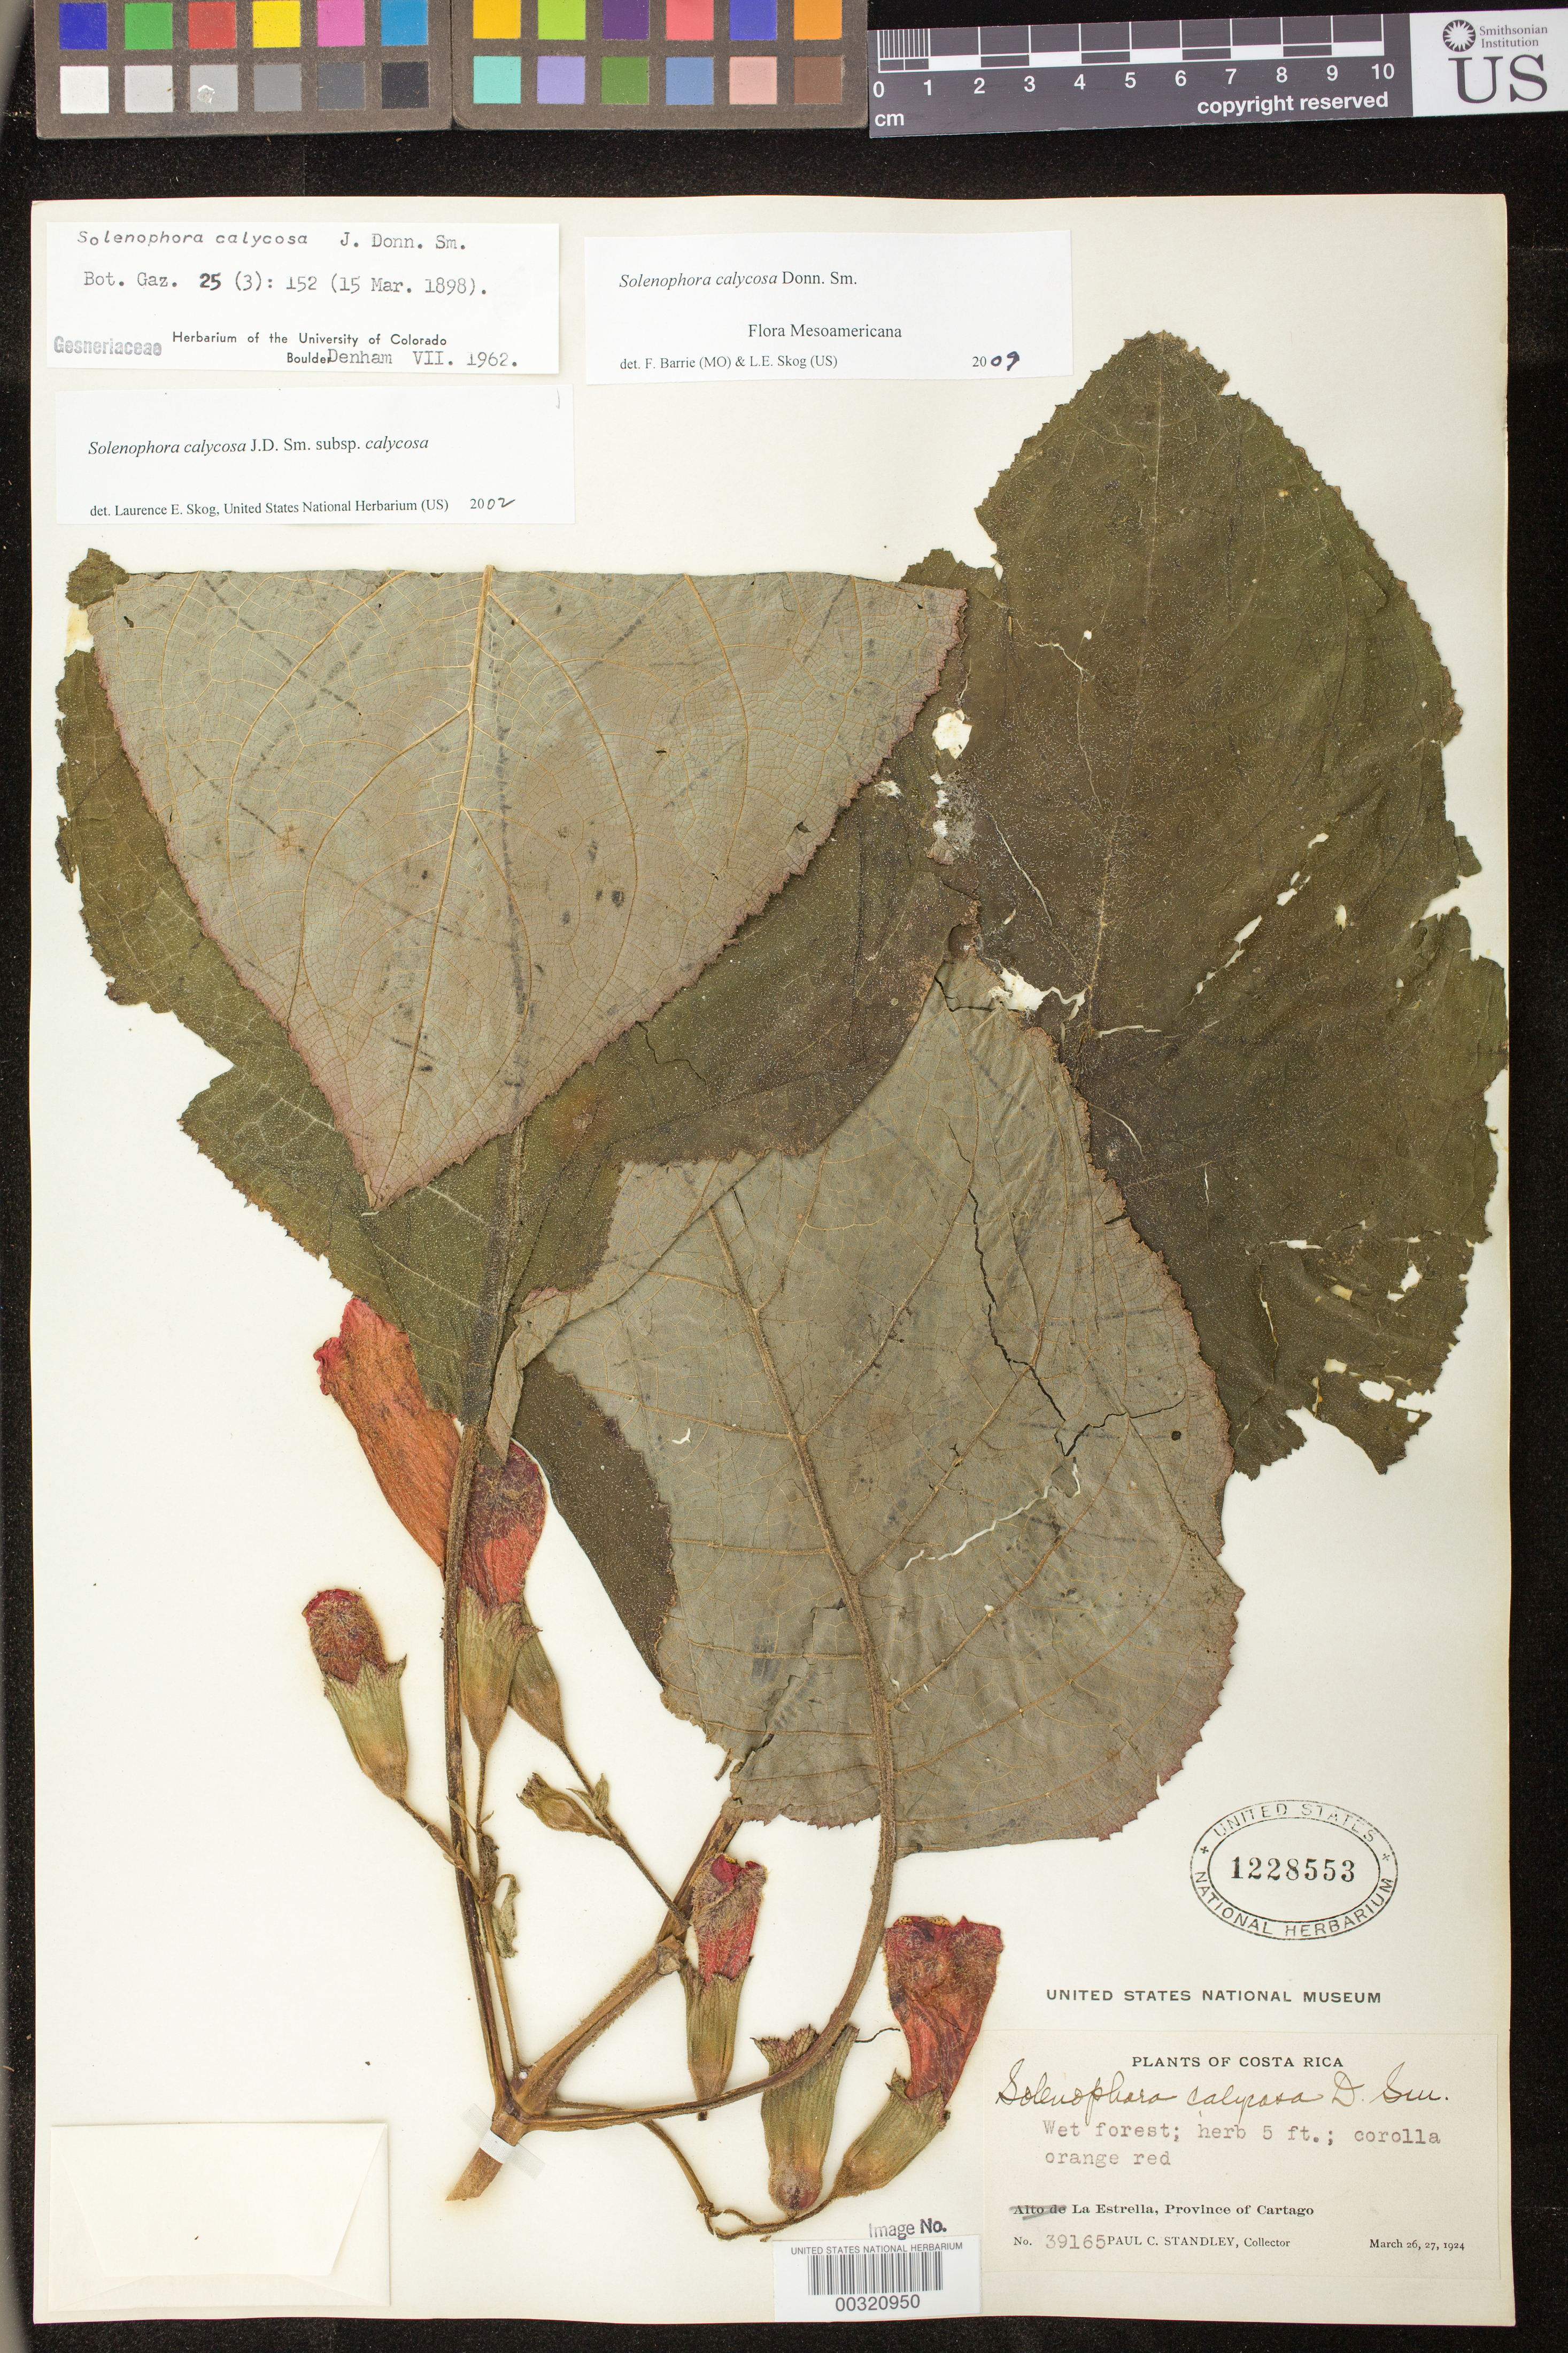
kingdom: Plantae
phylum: Tracheophyta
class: Magnoliopsida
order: Lamiales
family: Gesneriaceae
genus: Solenophora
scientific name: Solenophora calycosa Donn. Sm. subsp. calycosa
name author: (Donn. Sm.) Donn. Sm.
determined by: Skog, Laurence E.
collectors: P. C. Standley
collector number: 39165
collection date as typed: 26-27 Mar 1924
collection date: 1924-03-26/1924-03-27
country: Costa Rica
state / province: Cartago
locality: La Estrella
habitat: Wet forest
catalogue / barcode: US 1228553